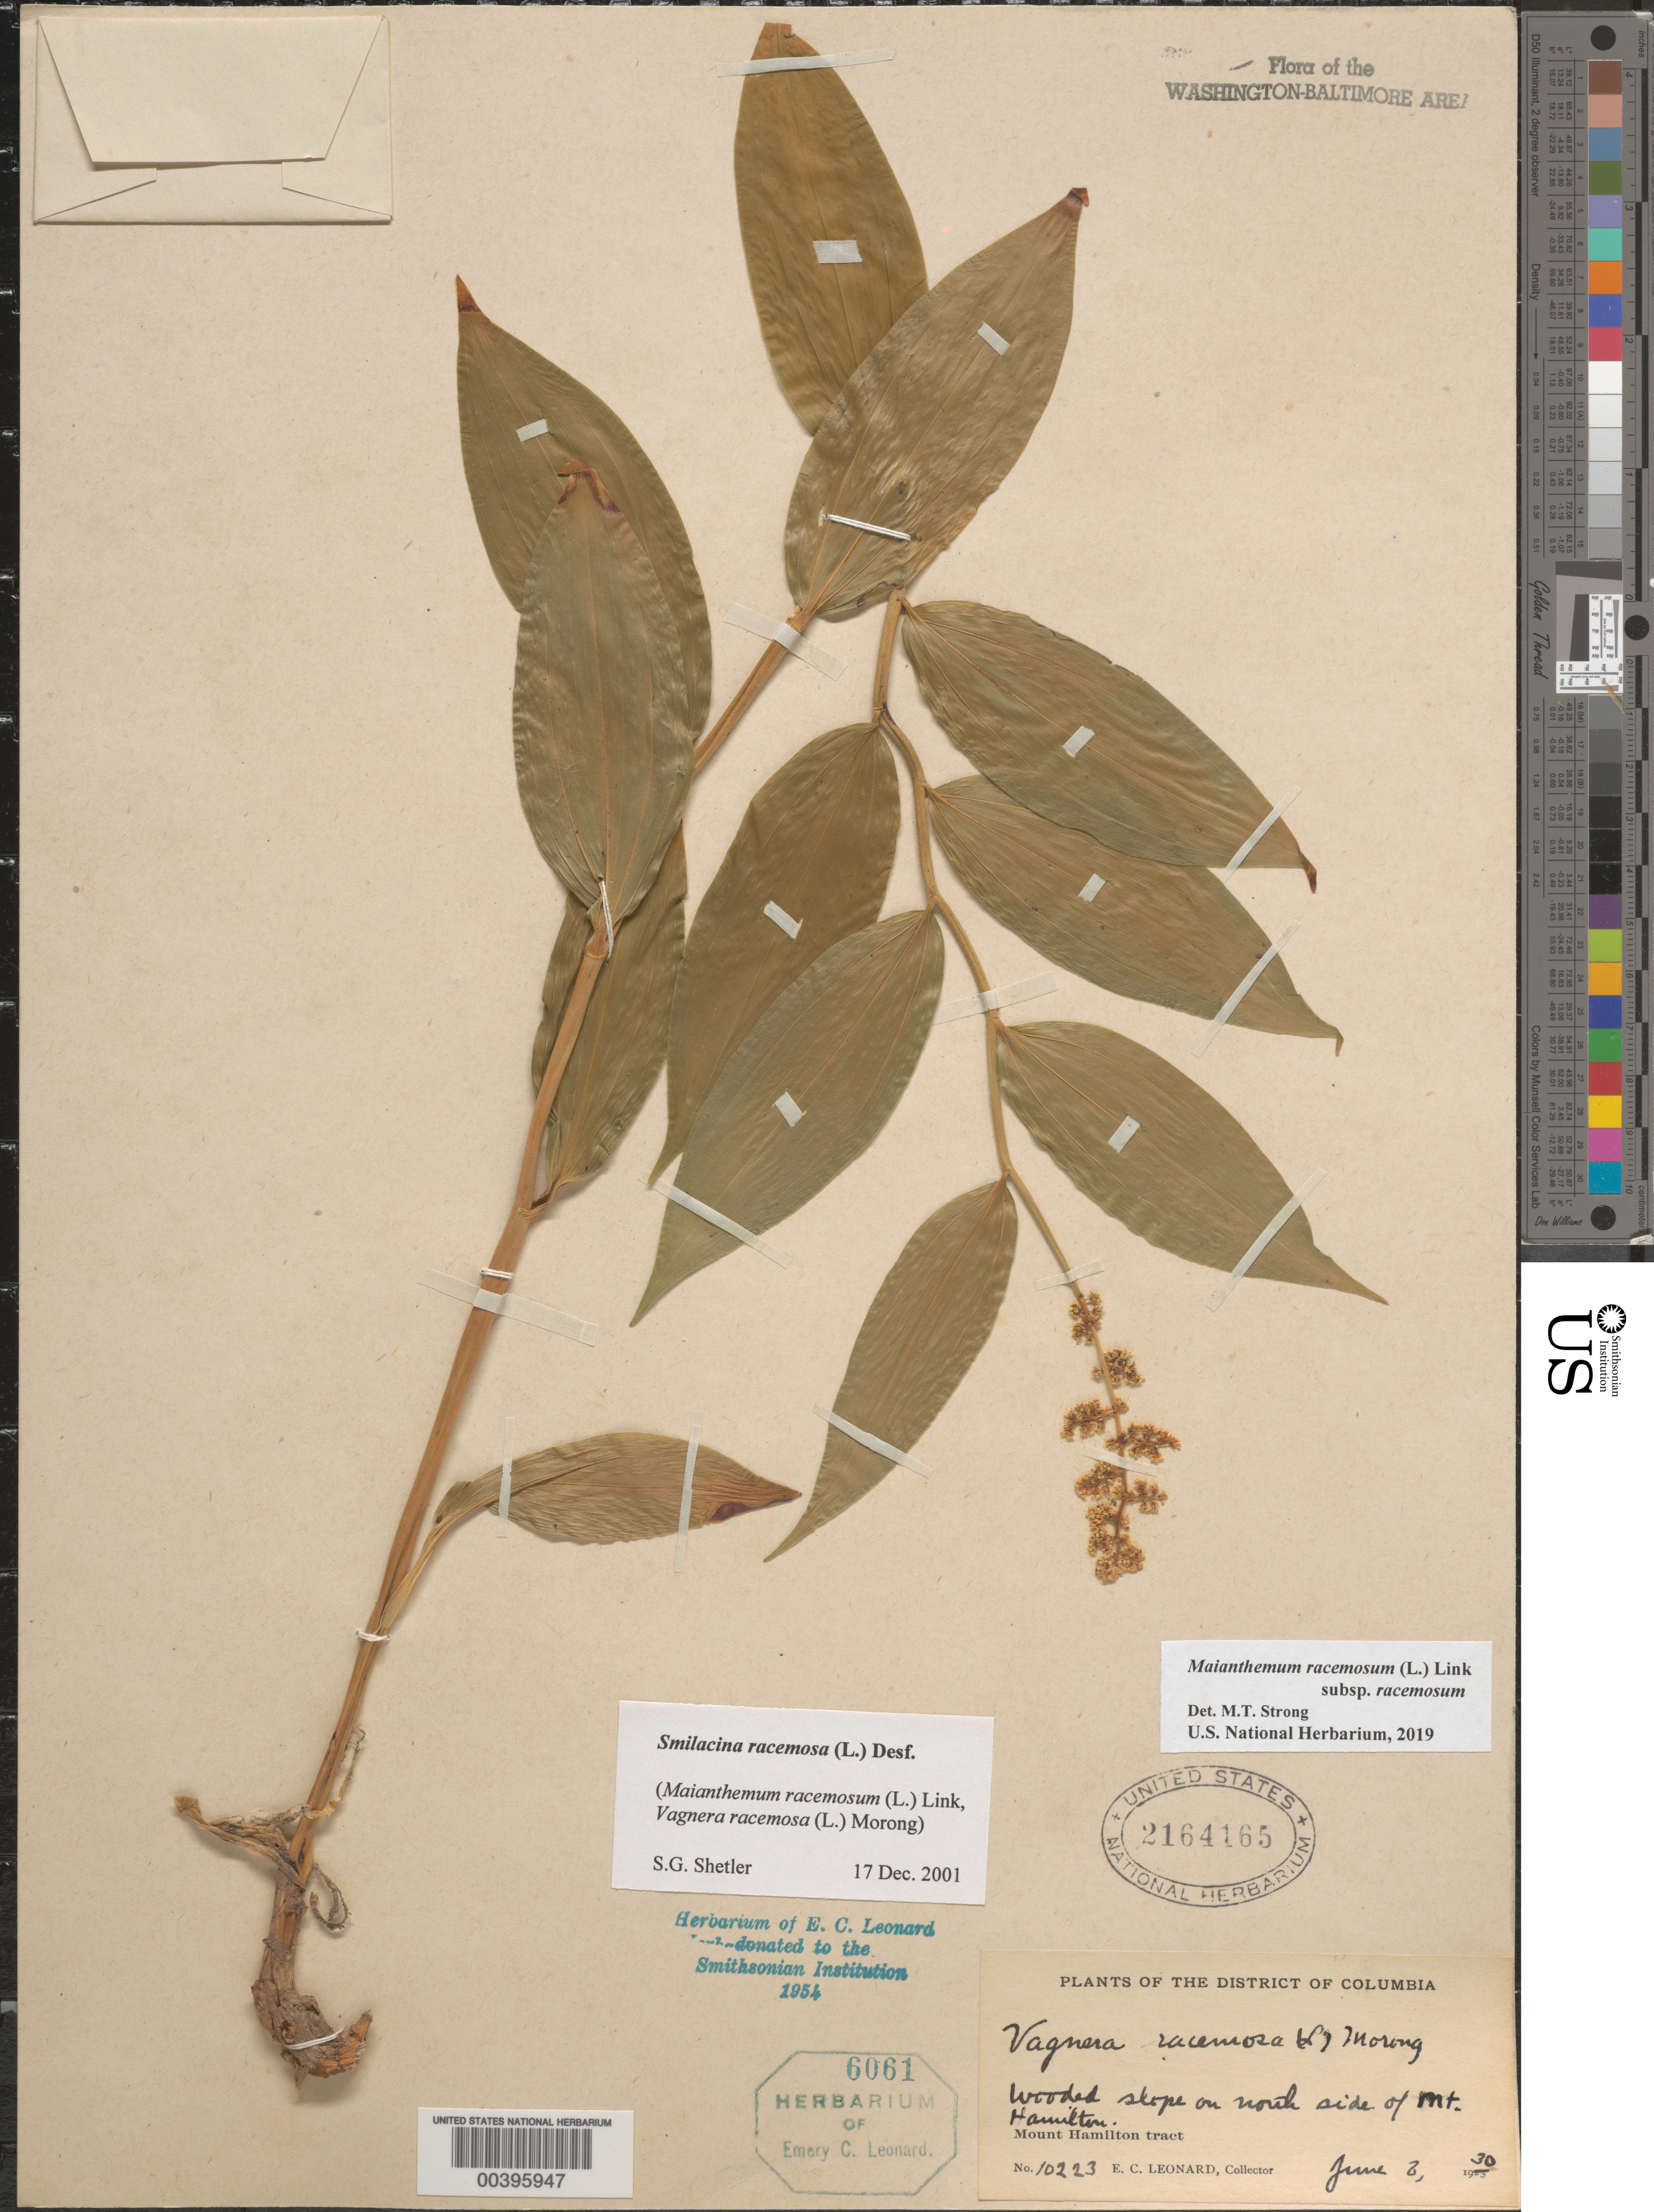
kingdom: Plantae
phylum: Tracheophyta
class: Liliopsida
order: Asparagales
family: Asparagaceae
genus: Maianthemum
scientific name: Maianthemum racemosum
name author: (L.) Link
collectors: E. C. Leonard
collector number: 10223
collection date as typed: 03 Jun 1930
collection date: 1930-06-03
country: United States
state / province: District of Columbia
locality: Mount Hamilton Tract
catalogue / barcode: US 2164165